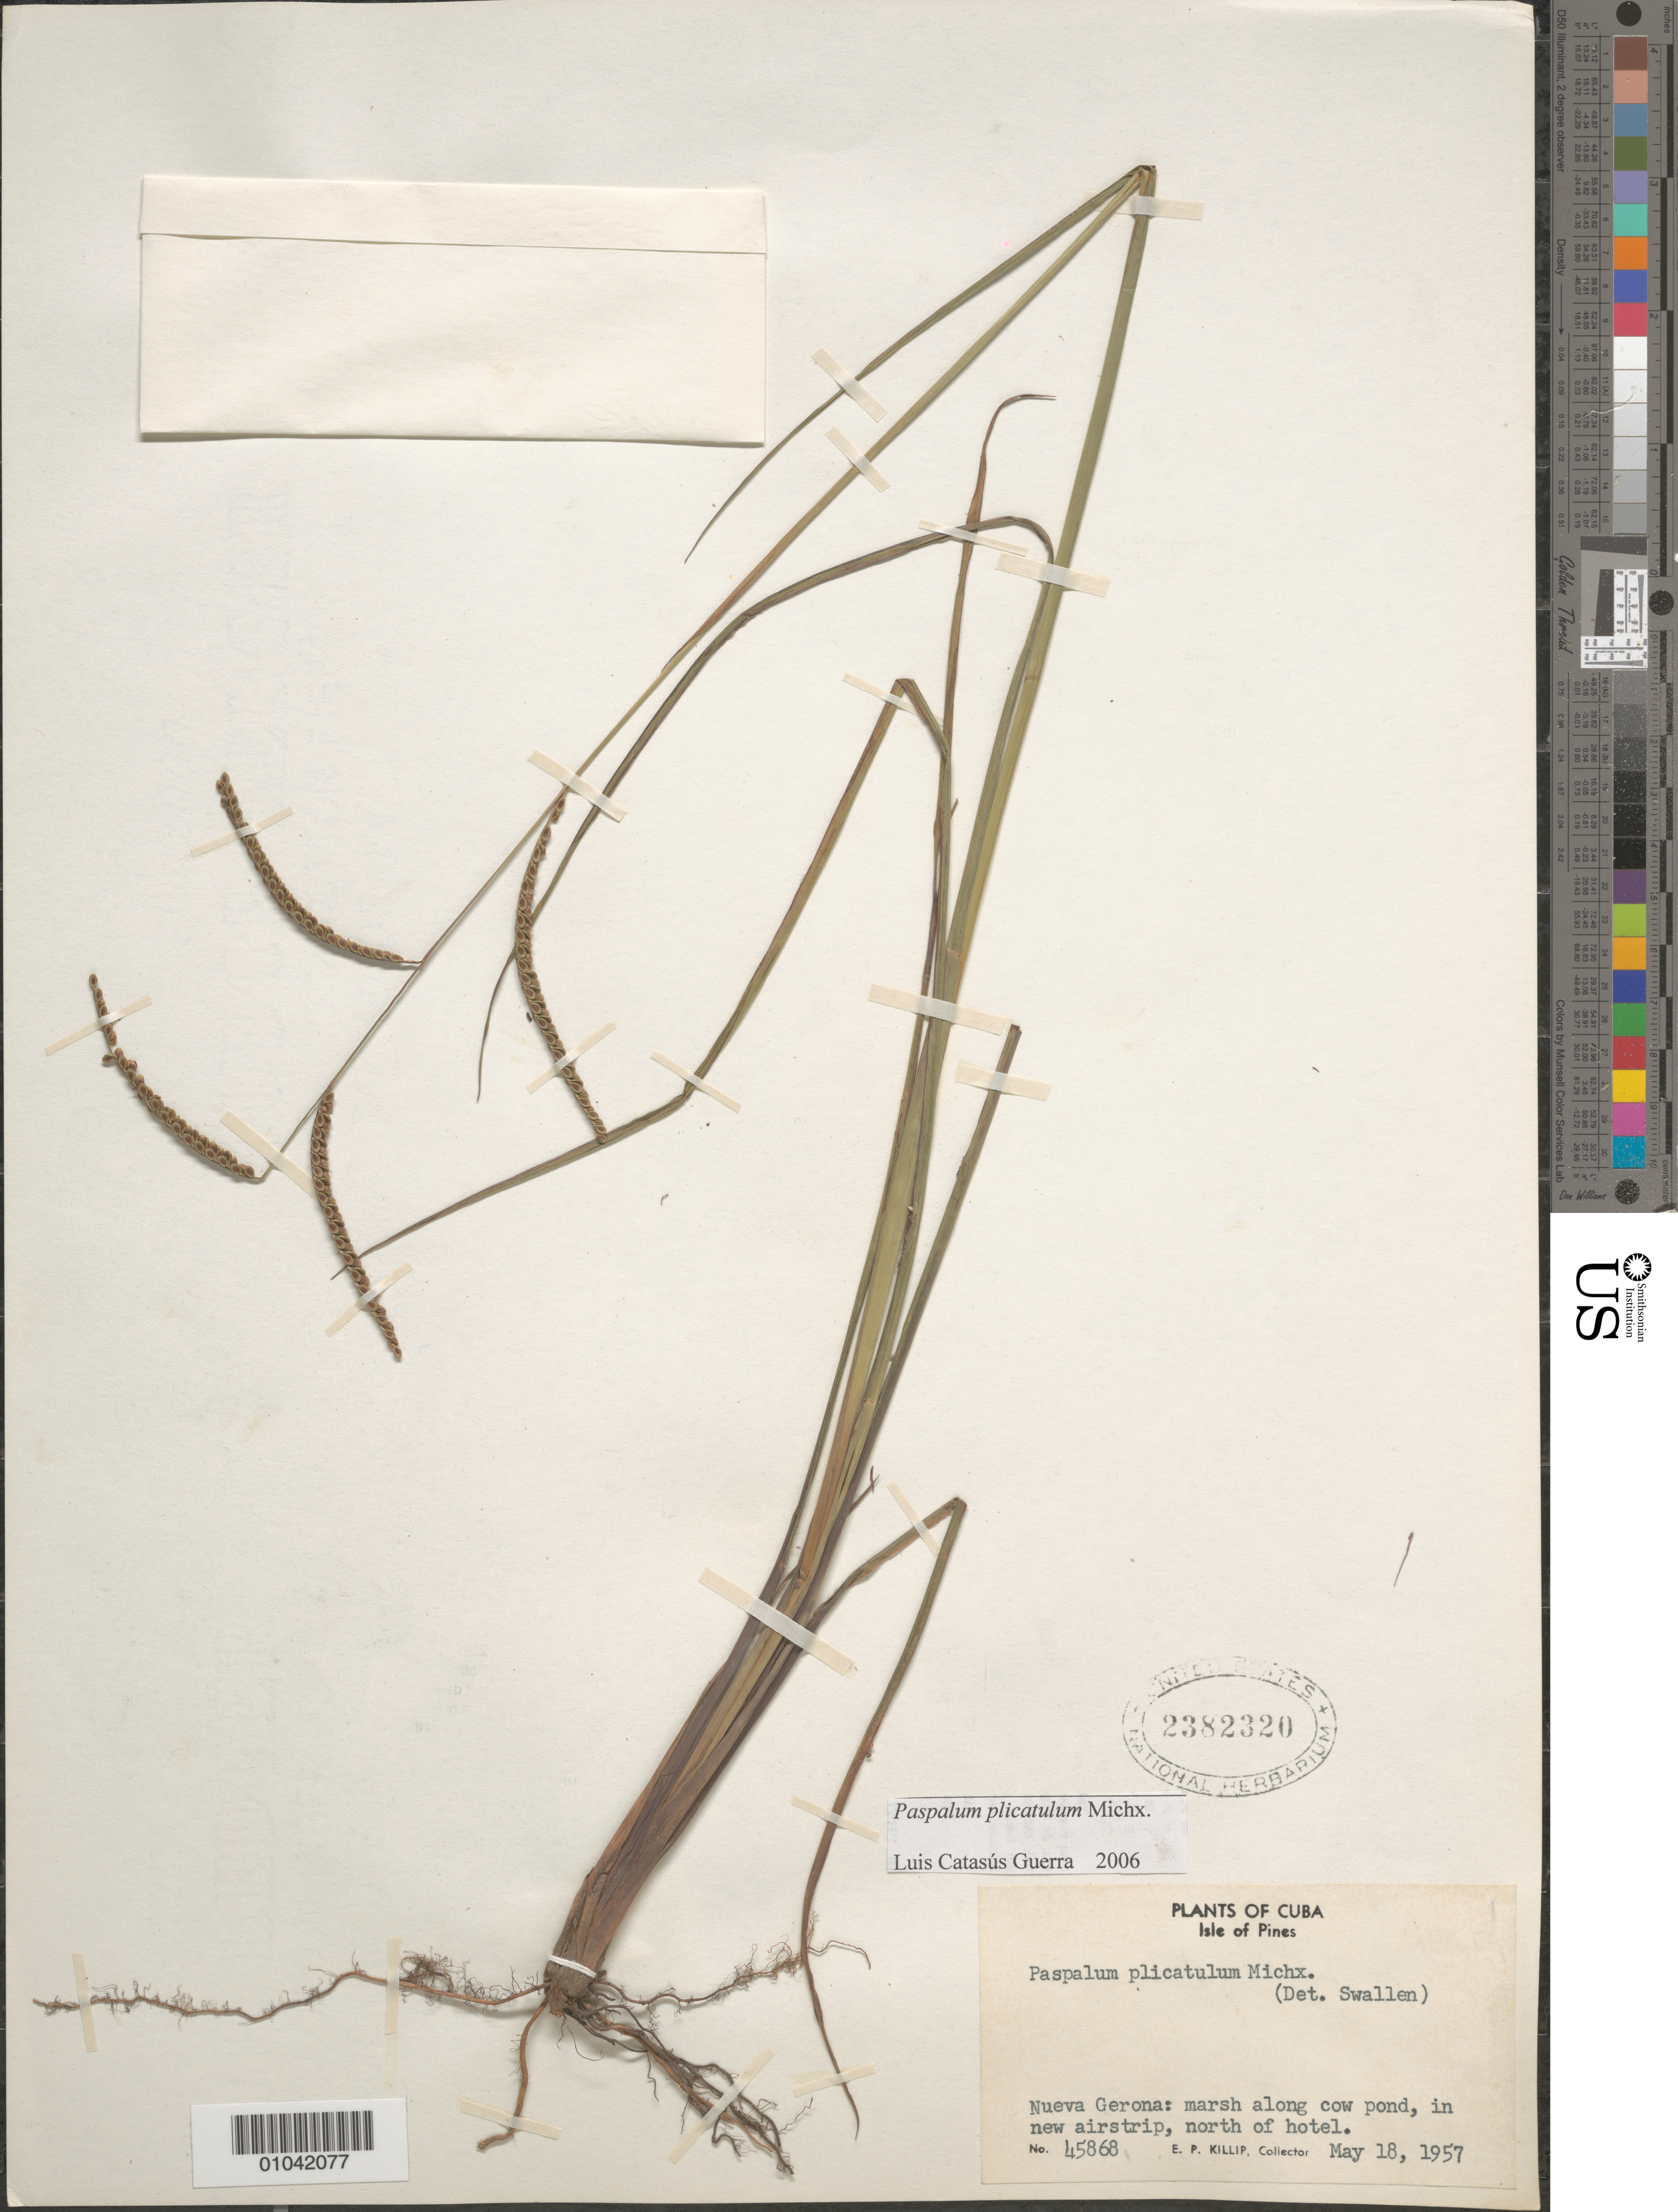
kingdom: Plantae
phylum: Tracheophyta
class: Liliopsida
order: Poales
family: Poaceae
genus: Paspalum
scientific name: Paspalum plicatulum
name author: Michx.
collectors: E. P. Killip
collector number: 45868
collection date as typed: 18 May 1957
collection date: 1957-05-18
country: Cuba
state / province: Isla de la Juventud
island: Isla de la Juventud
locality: Nueva Gerona, marsh along cow pond, in new airstrip, N of hotel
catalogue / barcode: US 2382320